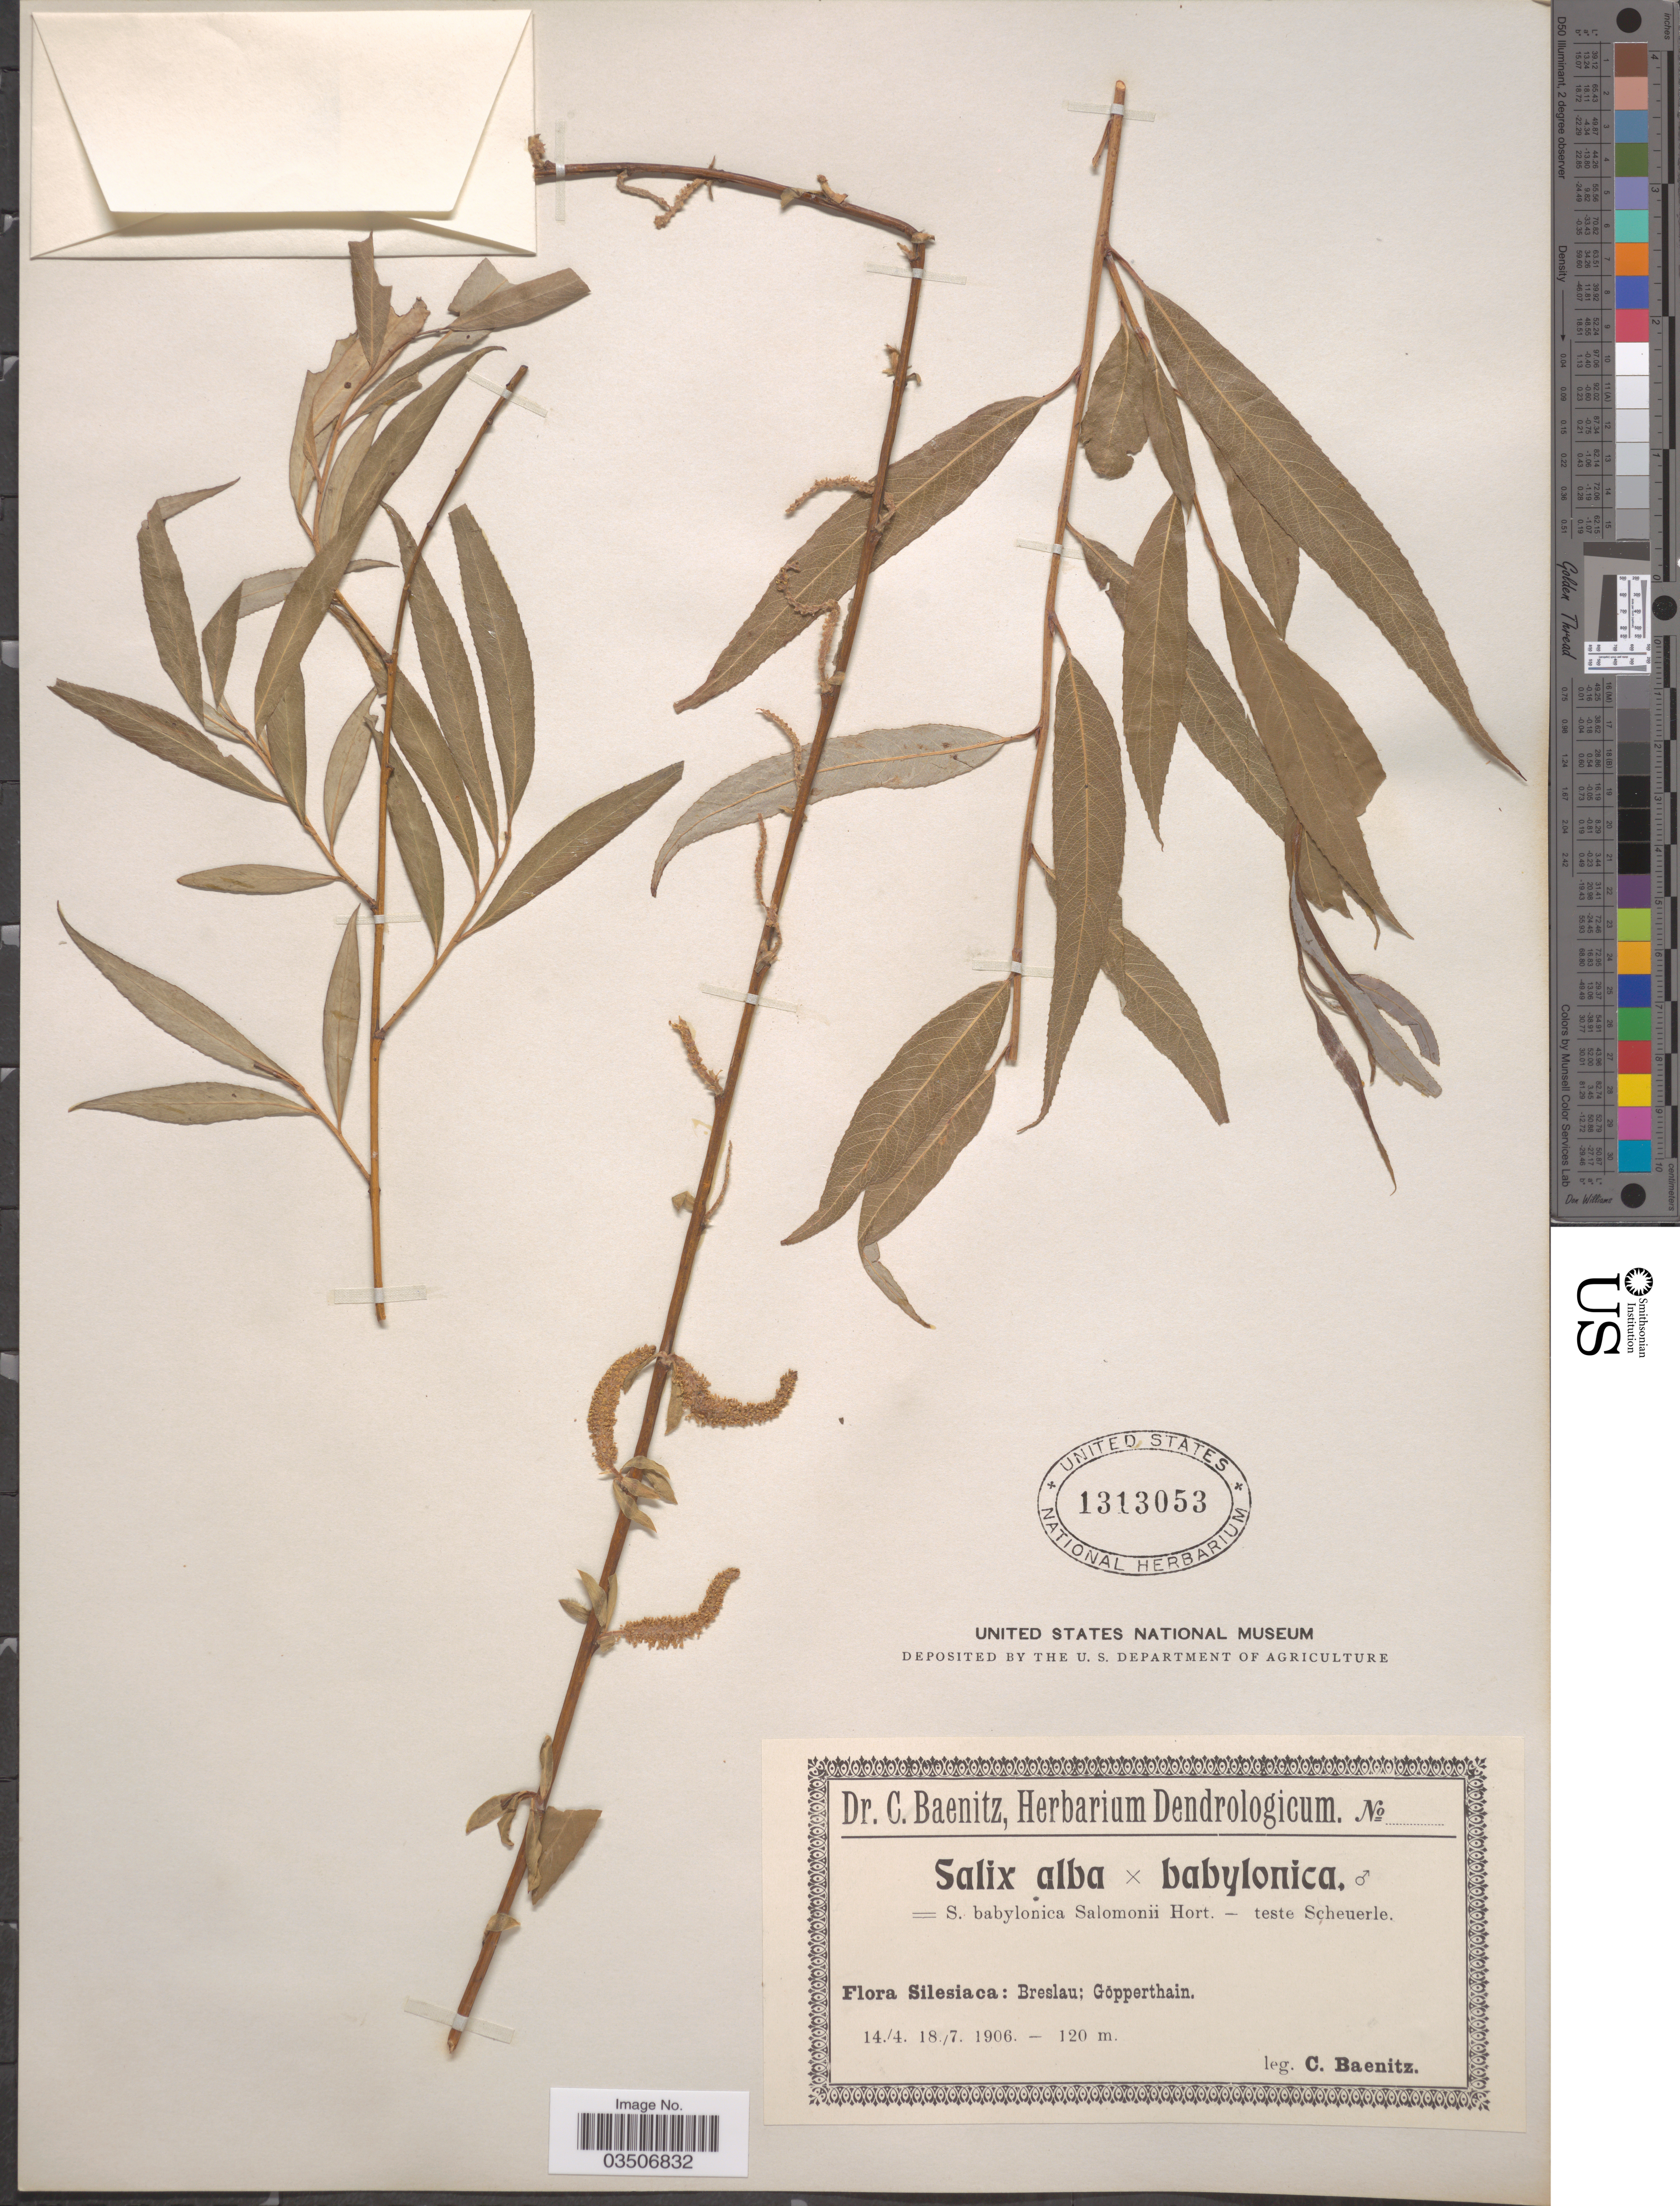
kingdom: Plantae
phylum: Tracheophyta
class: Magnoliopsida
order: Malpighiales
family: Salicaceae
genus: Salix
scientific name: Salix alba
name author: L.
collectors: C. G. Baenitz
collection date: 1906-04-14/1906-07-18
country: Poland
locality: Silesiaca: Breslau; Göpperthain.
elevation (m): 120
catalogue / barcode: US 1313053